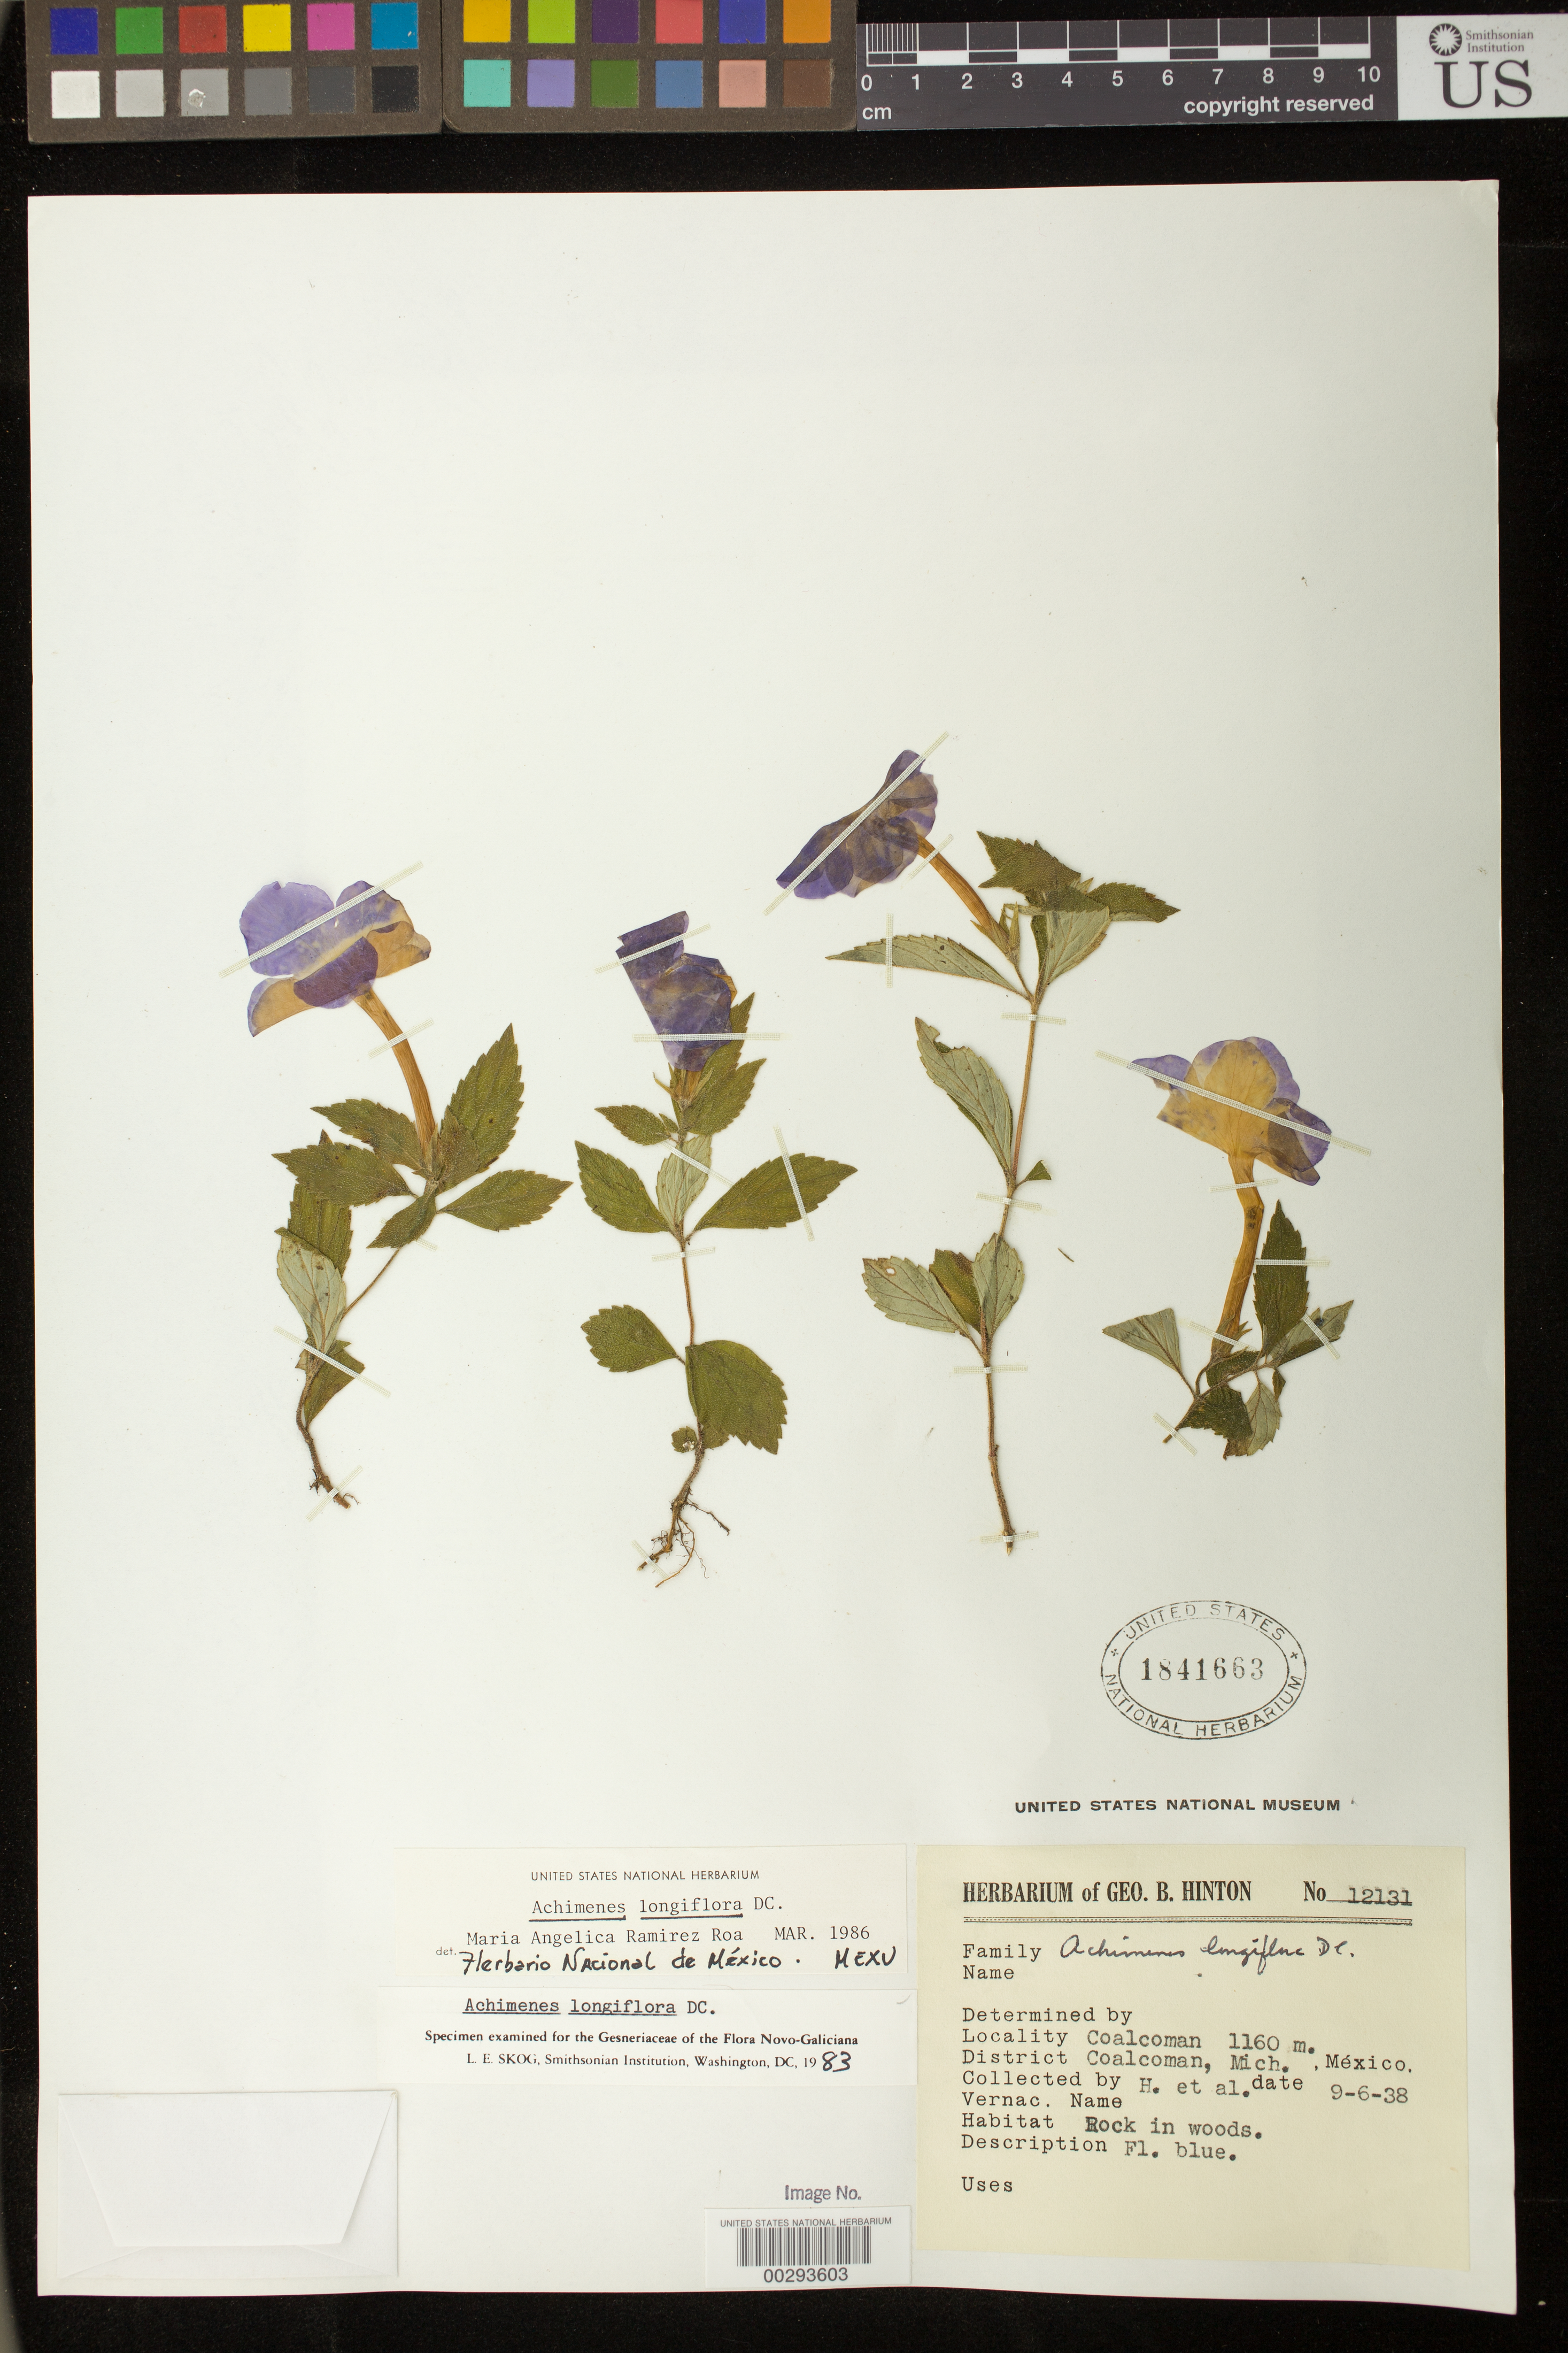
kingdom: Plantae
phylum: Tracheophyta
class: Magnoliopsida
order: Lamiales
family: Gesneriaceae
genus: Achimenes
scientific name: Achimenes longiflora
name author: DC.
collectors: G. B. Hinton & et al.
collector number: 12131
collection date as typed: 06 Sep 1938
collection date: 1938-09-06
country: Mexico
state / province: Michoacan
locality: Coalcoman Dist. Coalcoman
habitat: Rock in woods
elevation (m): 1160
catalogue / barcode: US 1841663